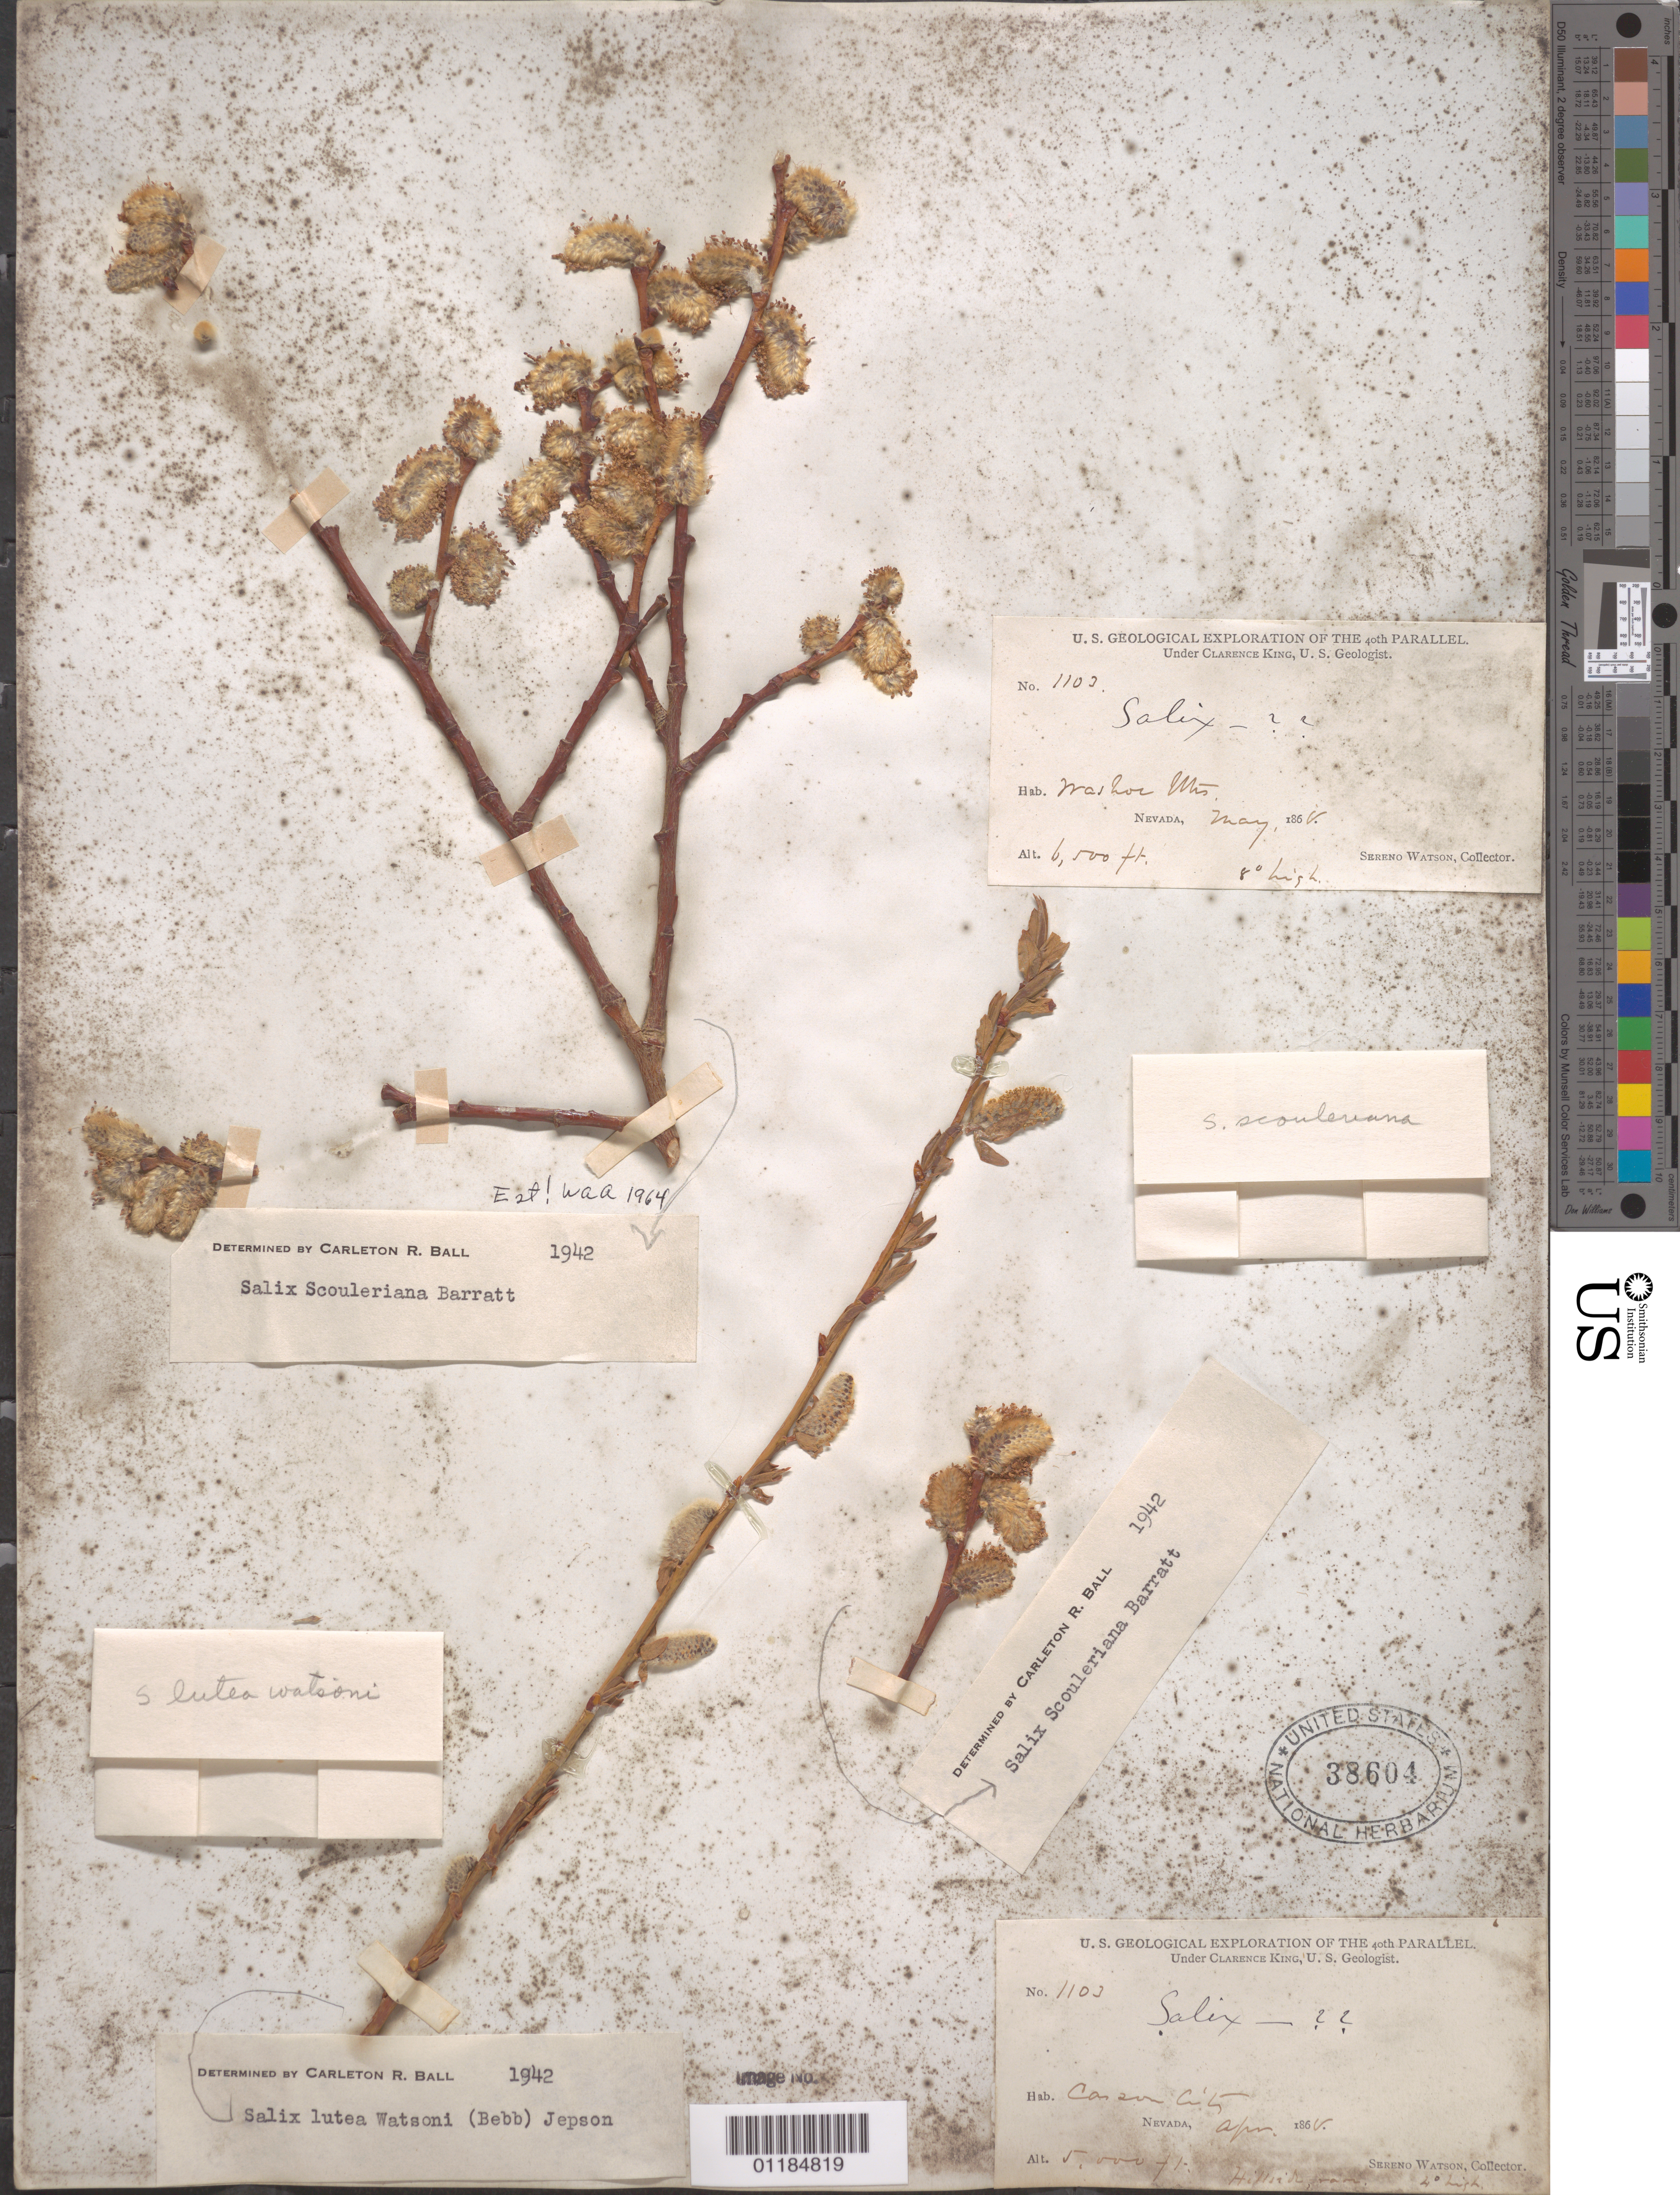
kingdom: Plantae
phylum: Tracheophyta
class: Magnoliopsida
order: Malpighiales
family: Salicaceae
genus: Salix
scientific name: Salix scouleriana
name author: Barratt ex Hook.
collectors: S. Watson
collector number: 1103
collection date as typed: Apr 1868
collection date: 1868-04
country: United States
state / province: Nevada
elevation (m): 1524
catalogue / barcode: US 38604